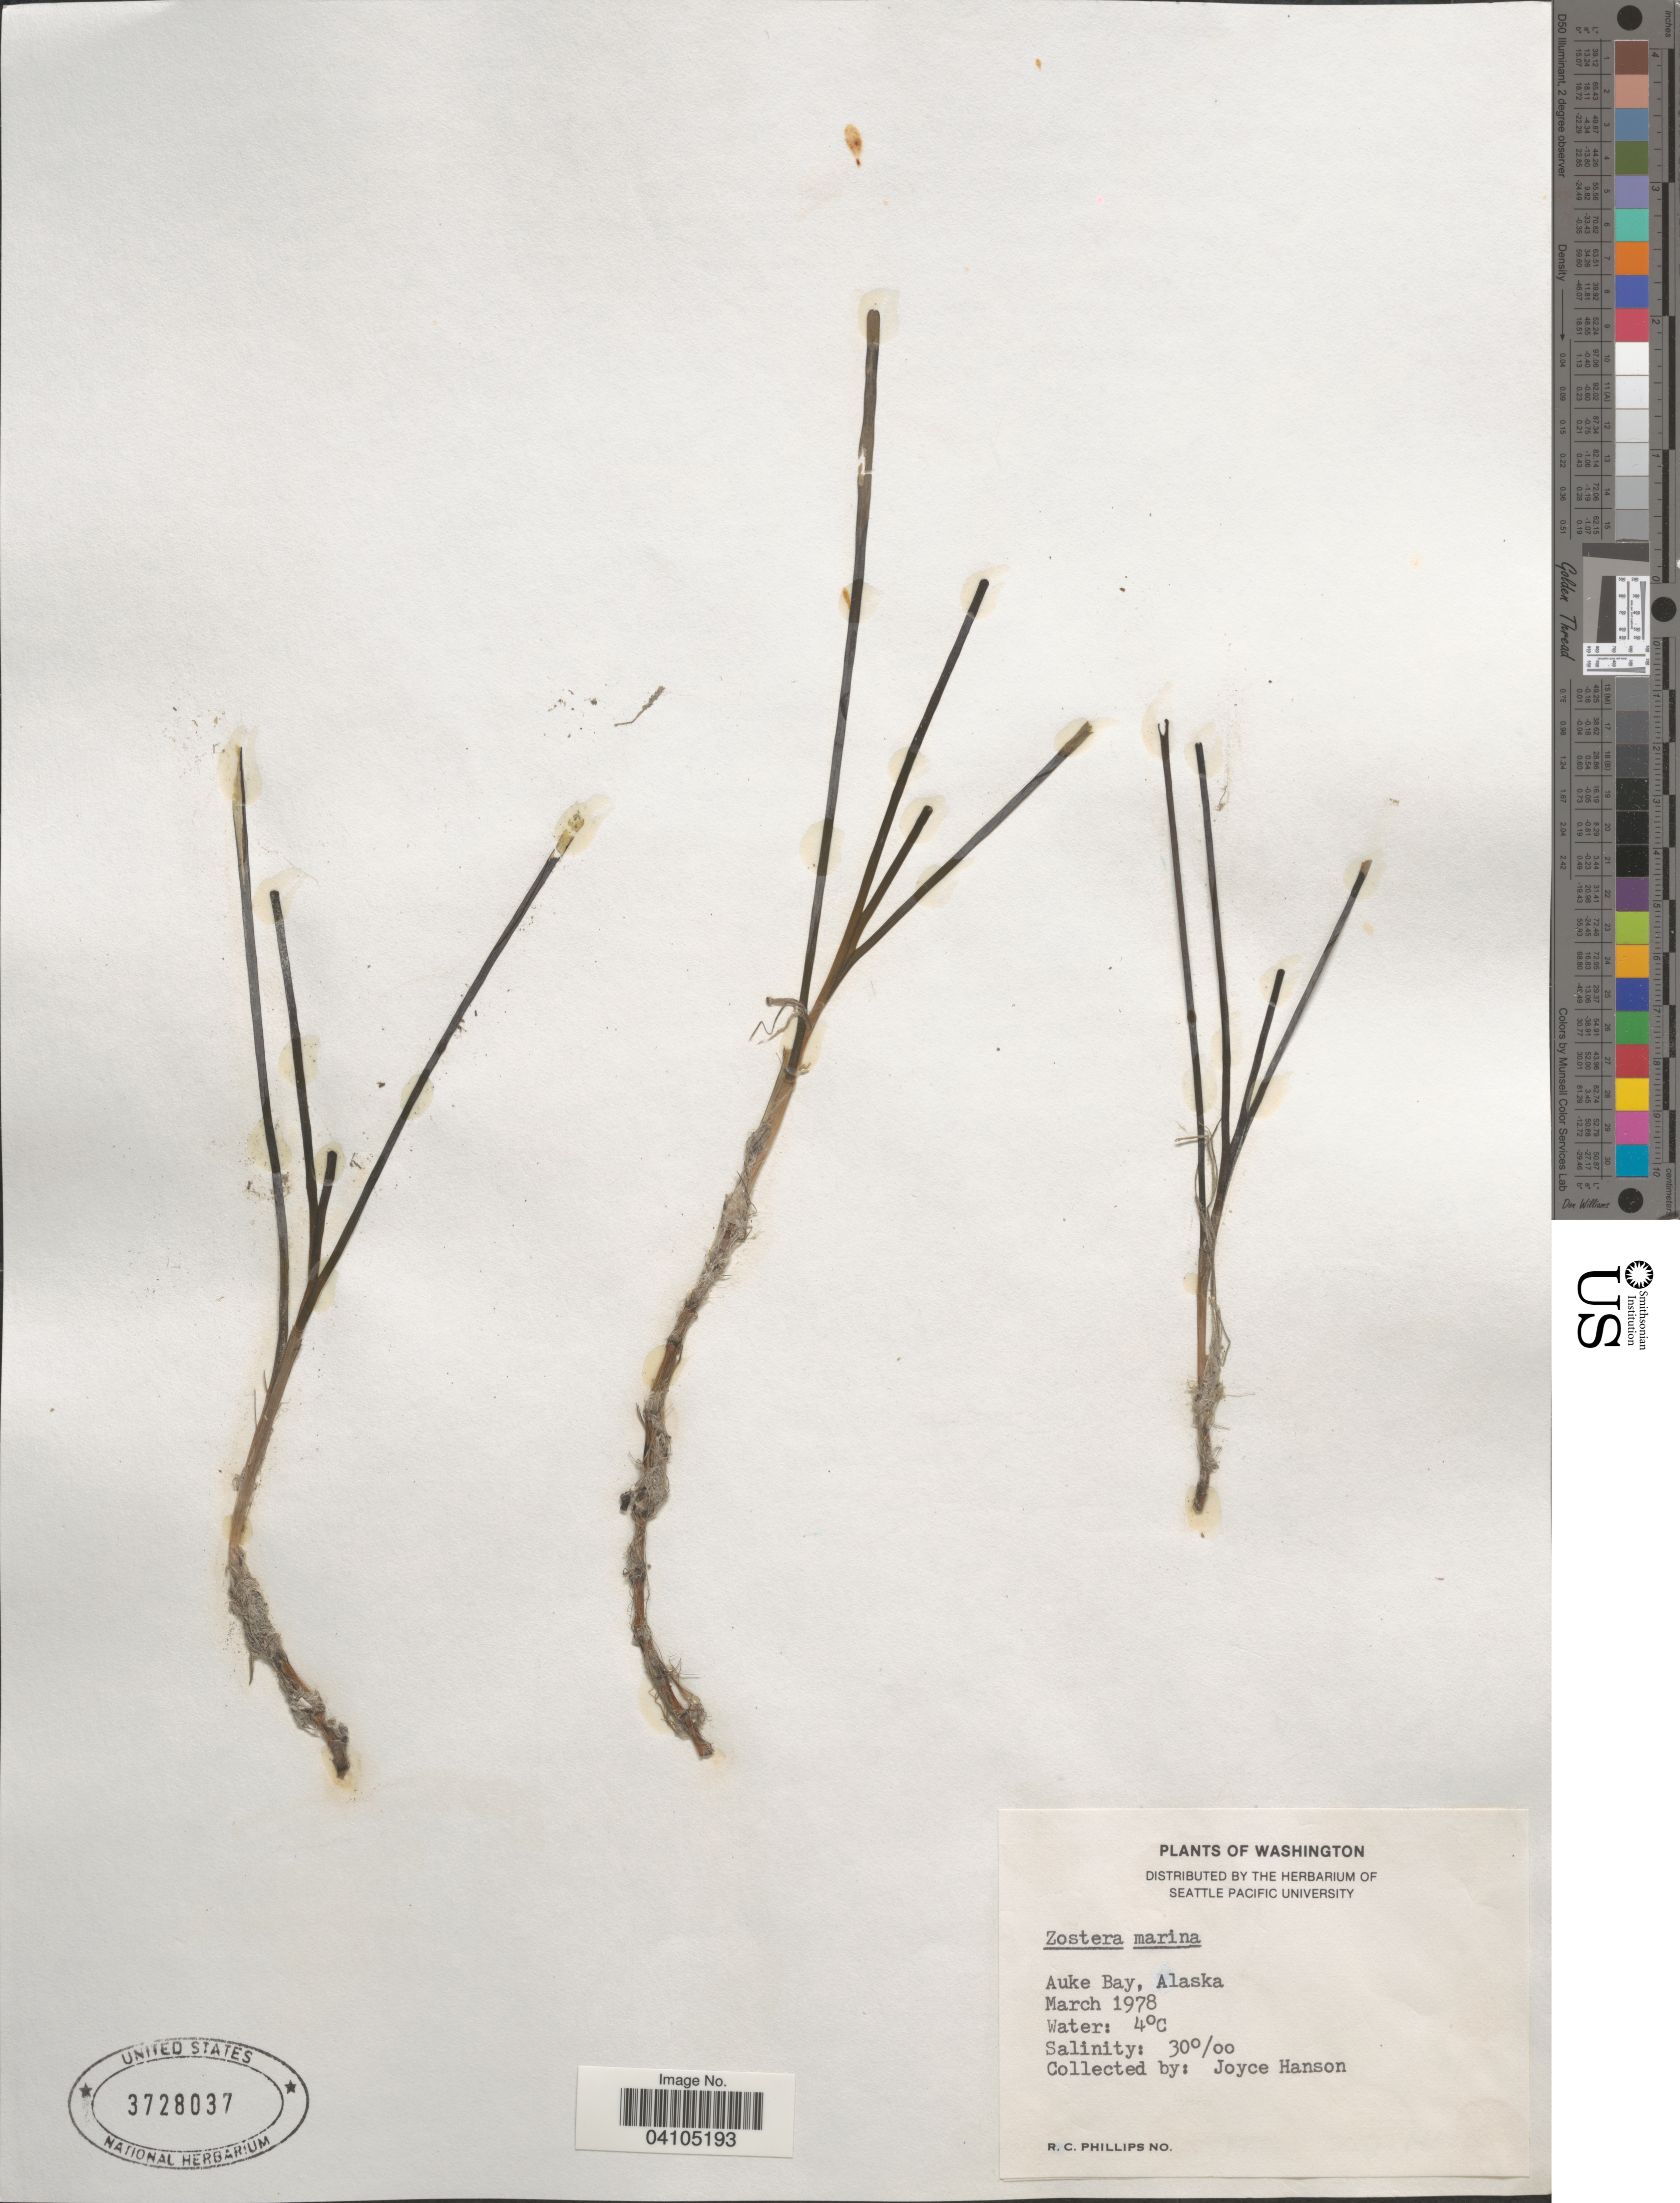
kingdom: Plantae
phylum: Tracheophyta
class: Liliopsida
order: Alismatales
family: Zosteraceae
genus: Zostera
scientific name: Zostera marina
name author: L.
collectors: J. Hanson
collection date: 1978-03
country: United States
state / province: Alaska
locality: Auke Bay.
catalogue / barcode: US 3728037